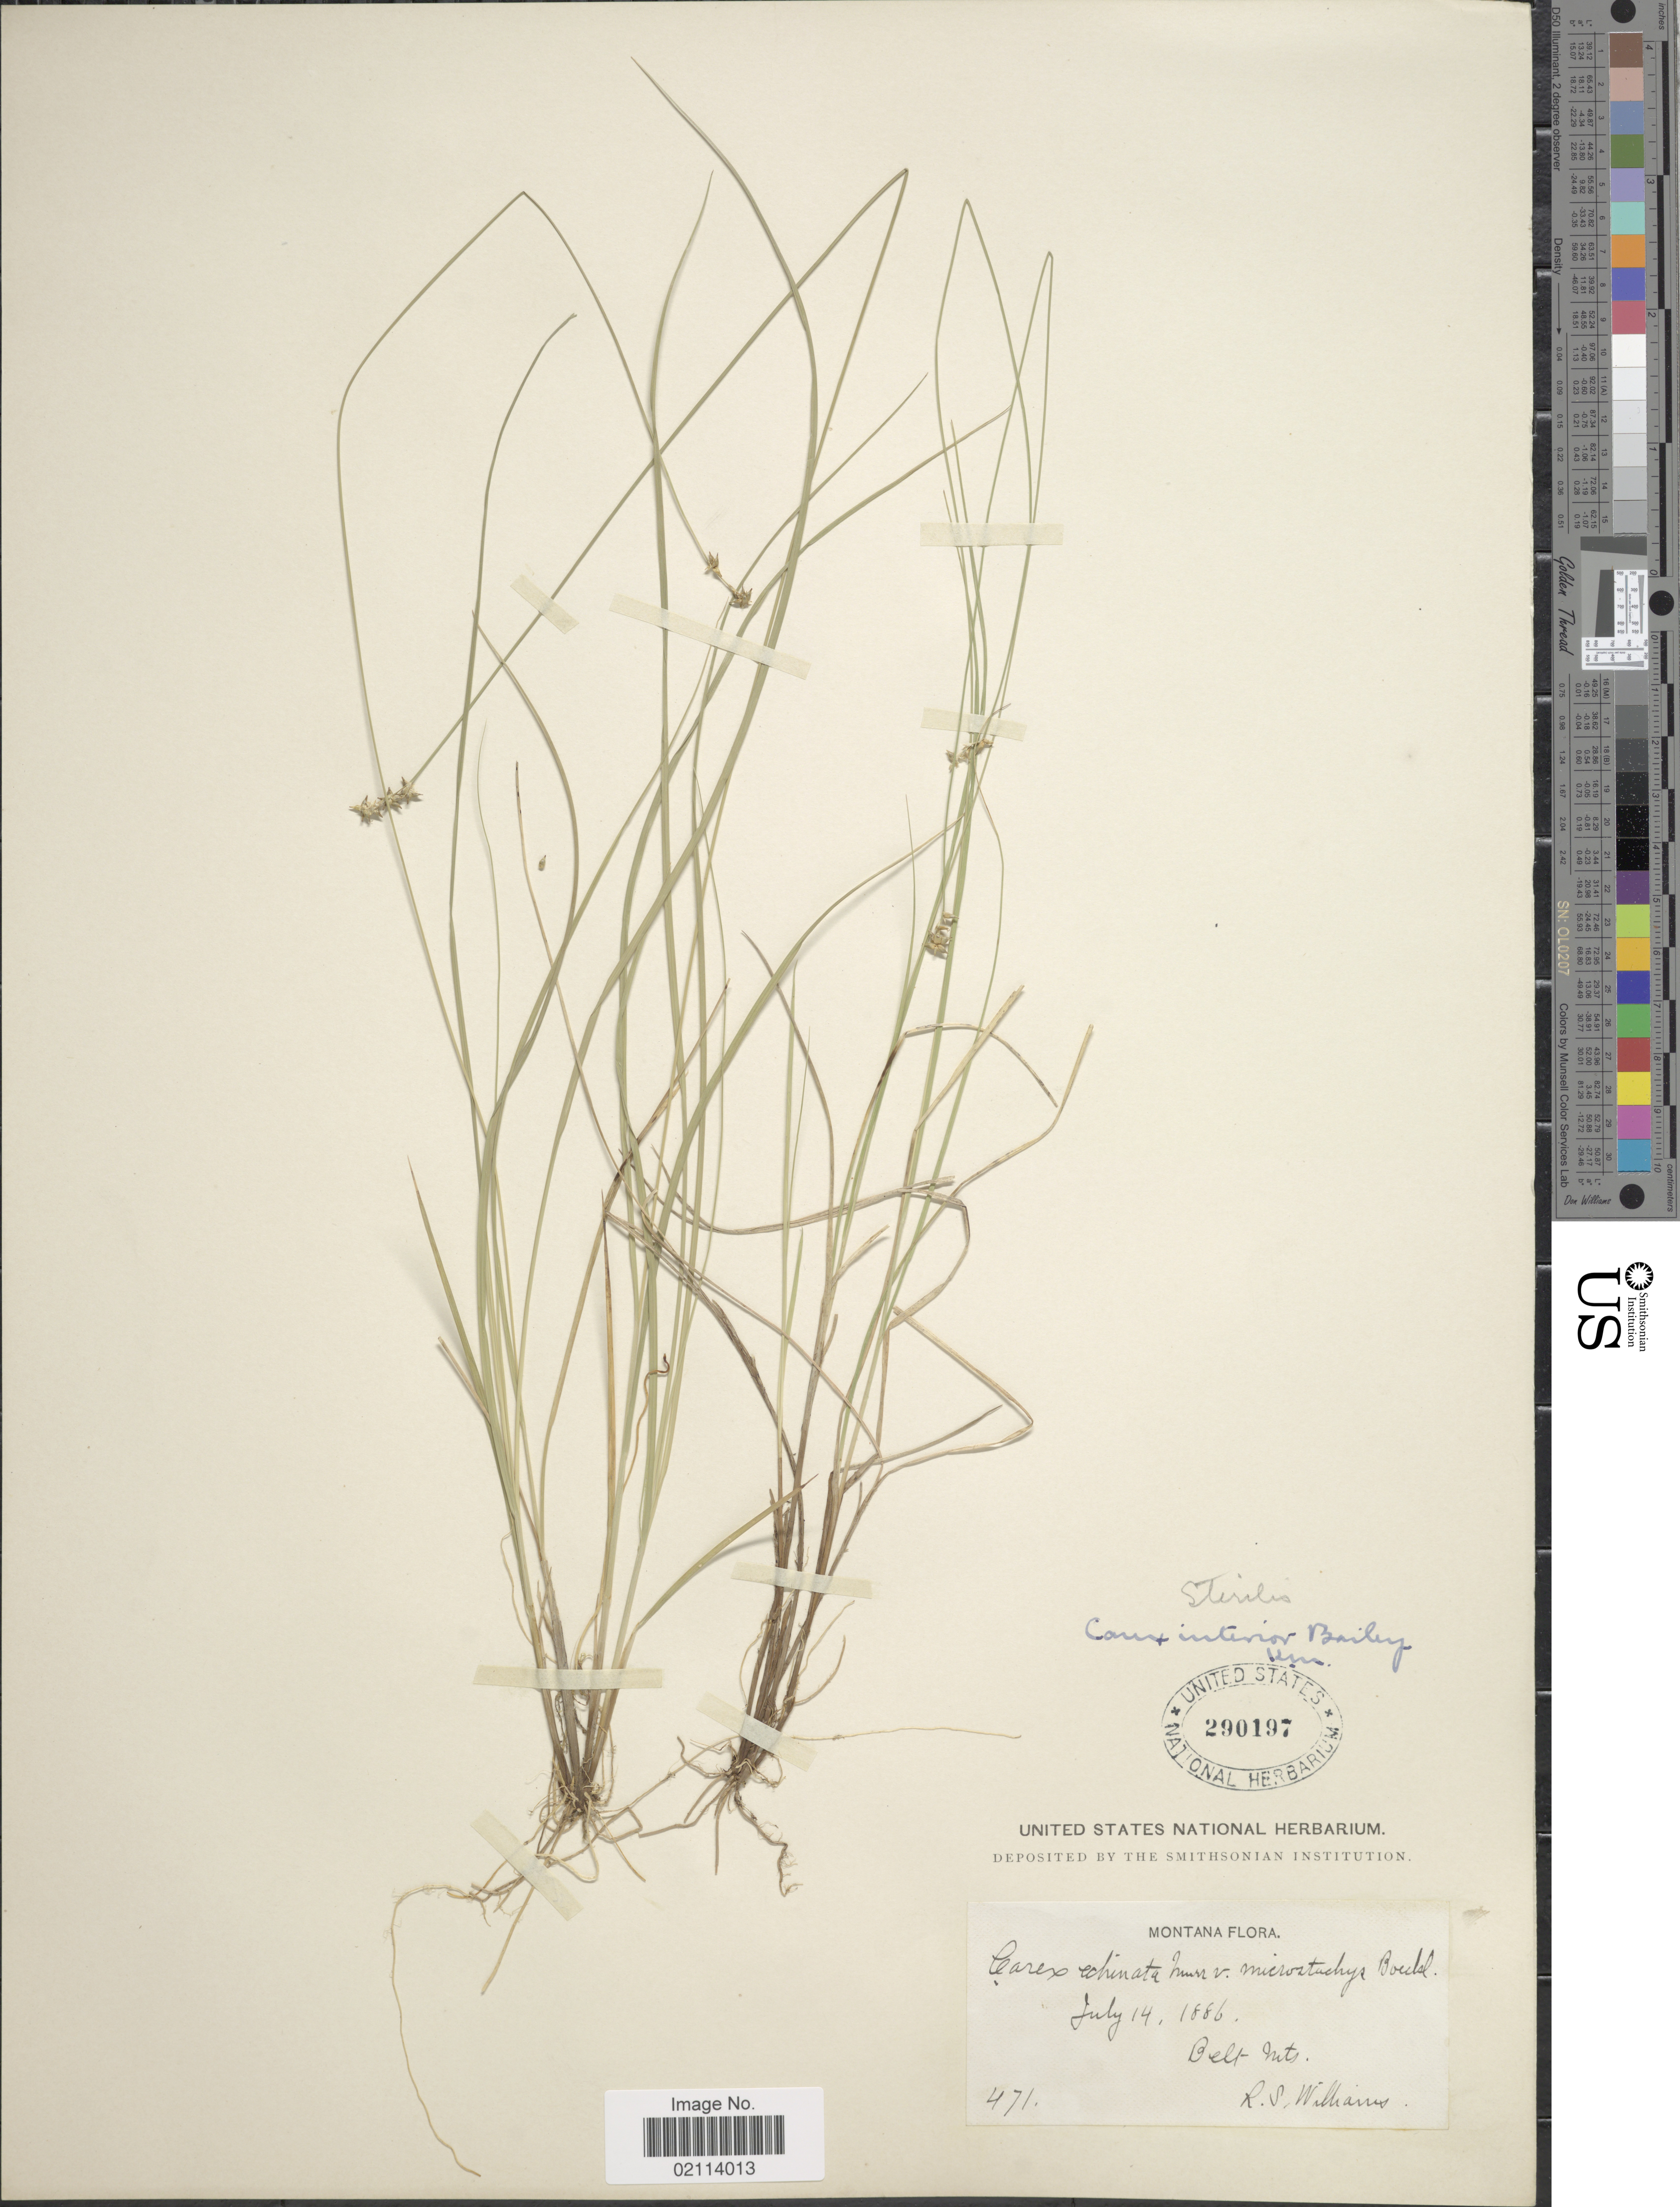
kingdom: Plantae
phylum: Tracheophyta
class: Liliopsida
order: Poales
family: Cyperaceae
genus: Carex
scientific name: Carex interior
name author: L.H. Bailey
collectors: R. S. Williams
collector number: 471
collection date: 1886-07-14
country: United States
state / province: Montana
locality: Belt Mts.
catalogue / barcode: US 290197